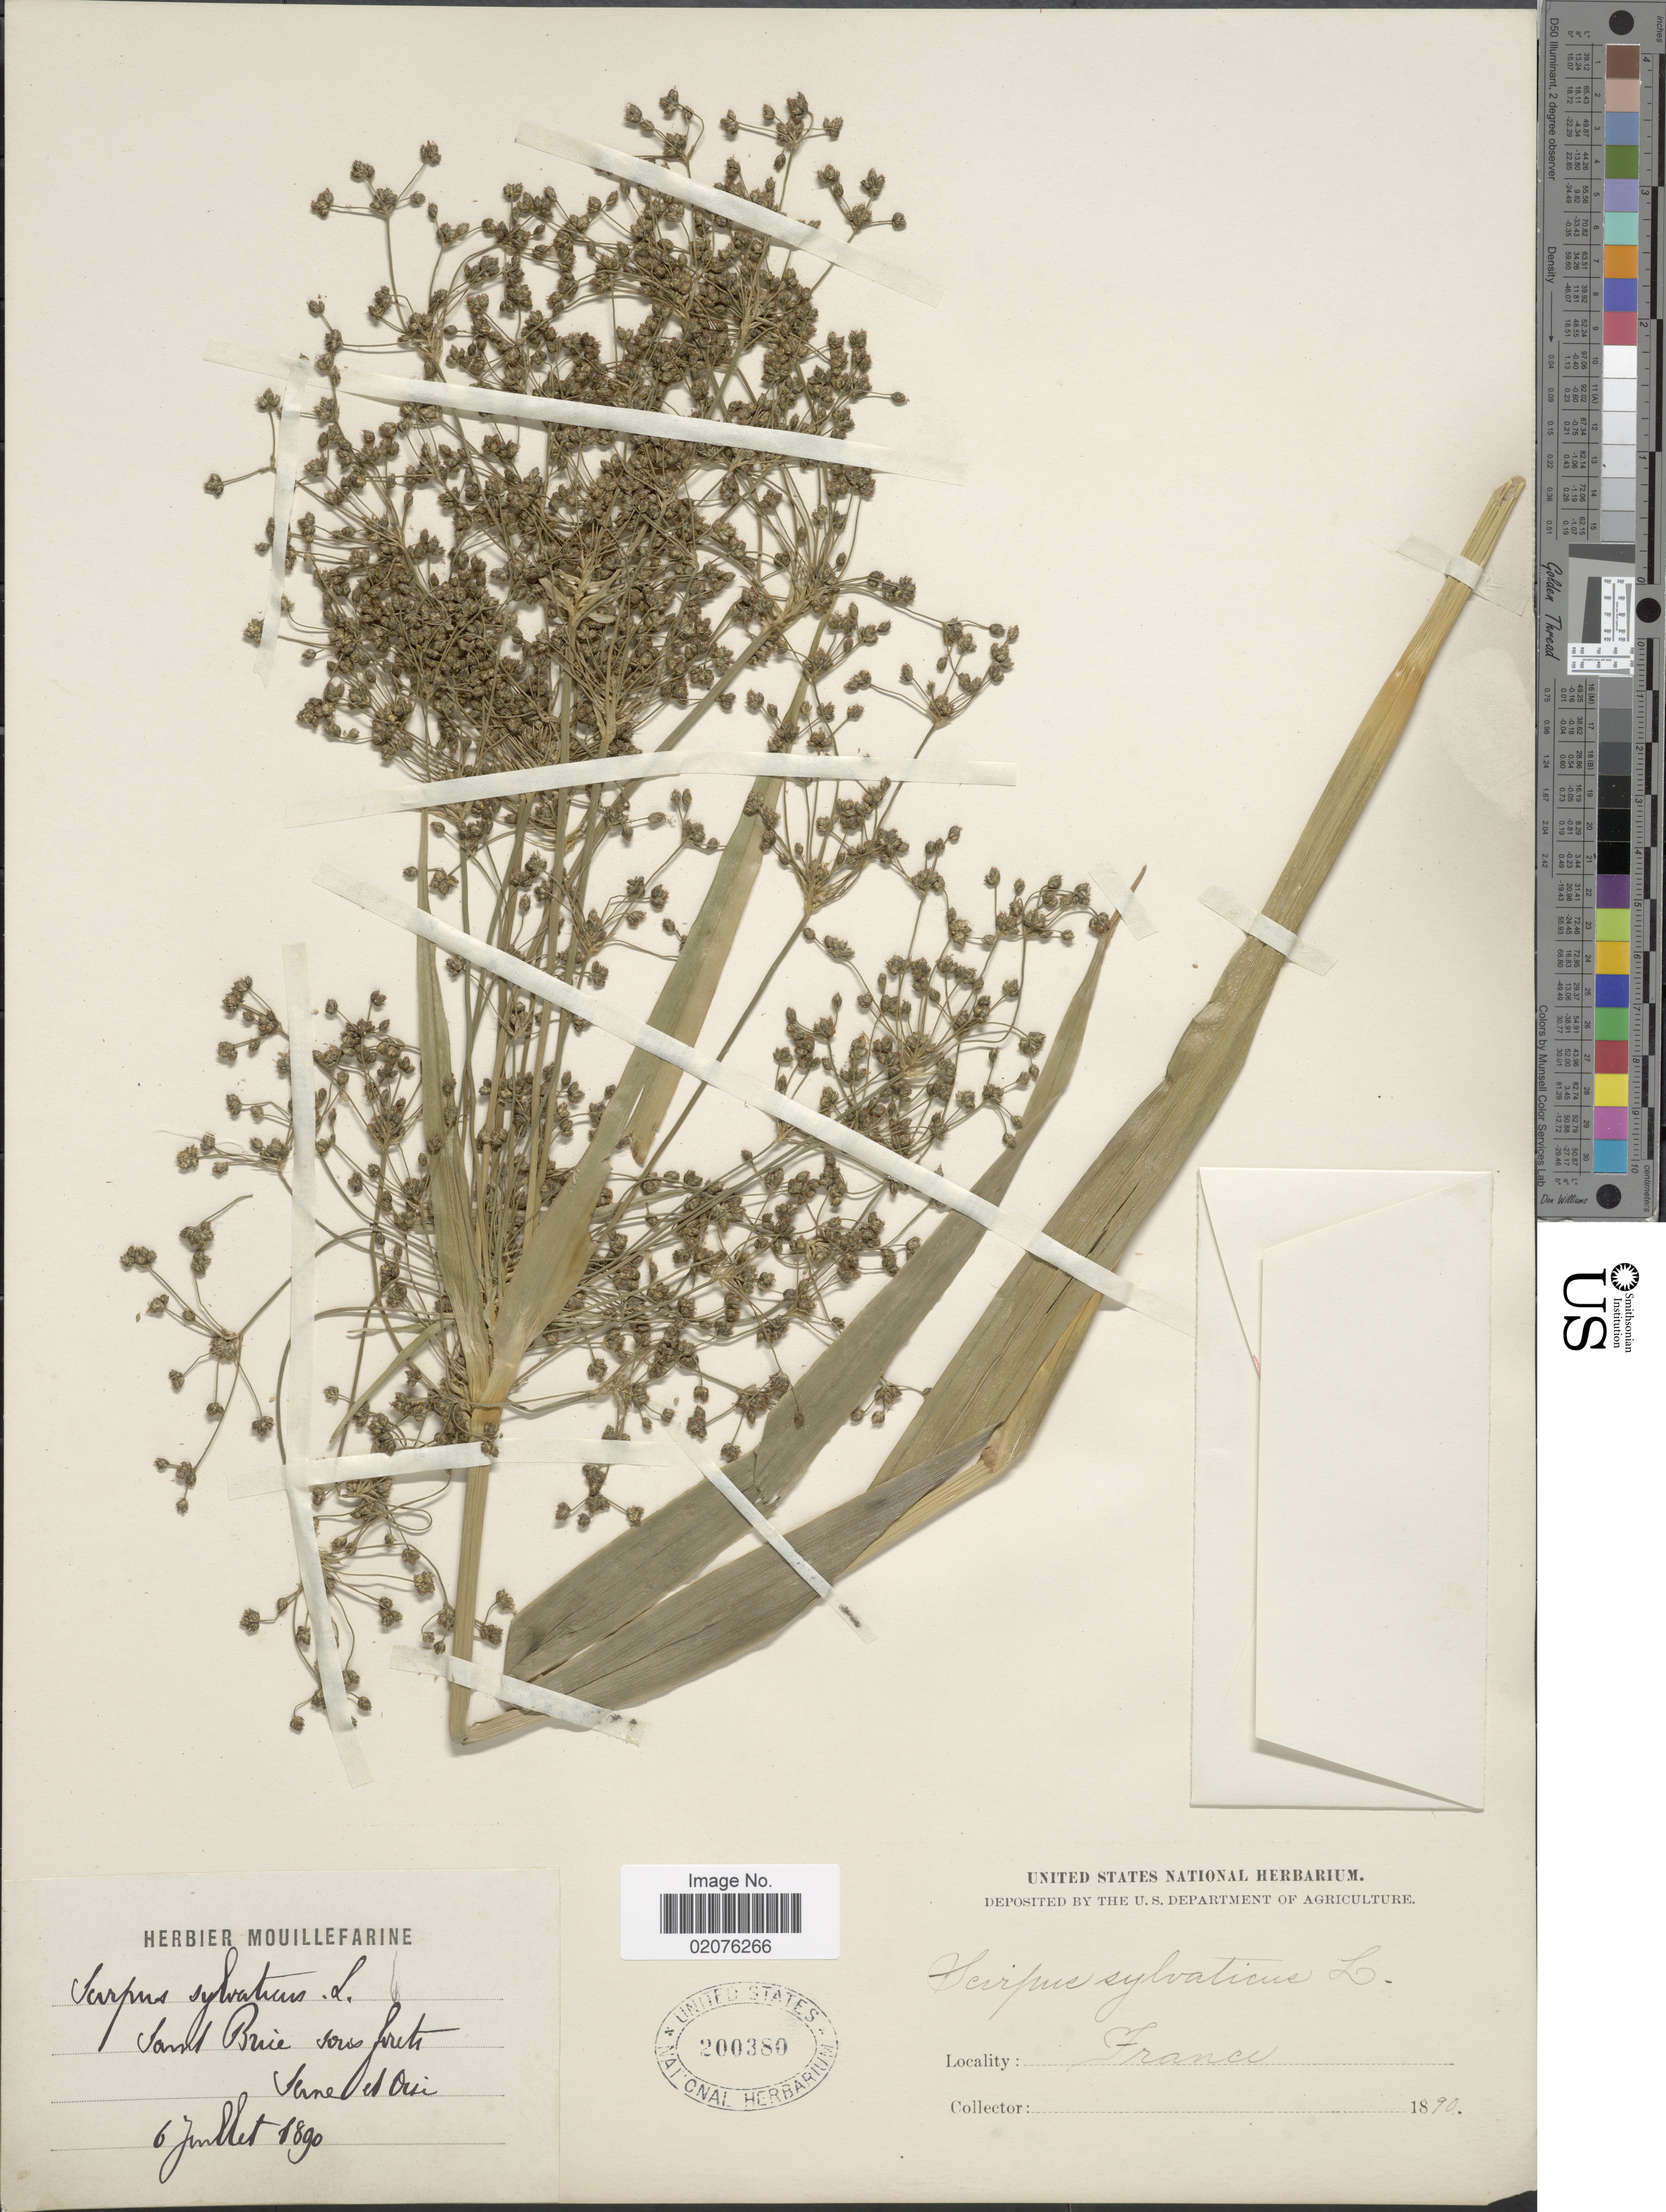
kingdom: Plantae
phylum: Tracheophyta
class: Liliopsida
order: Poales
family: Cyperaceae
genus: Scirpus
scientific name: Scirpus sylvaticus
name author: L.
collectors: ex herb. Mouillefarine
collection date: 1890-07-06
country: France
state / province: Île-de-France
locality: Saint Brice sous forêts, Seine et Oise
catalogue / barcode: US 200380